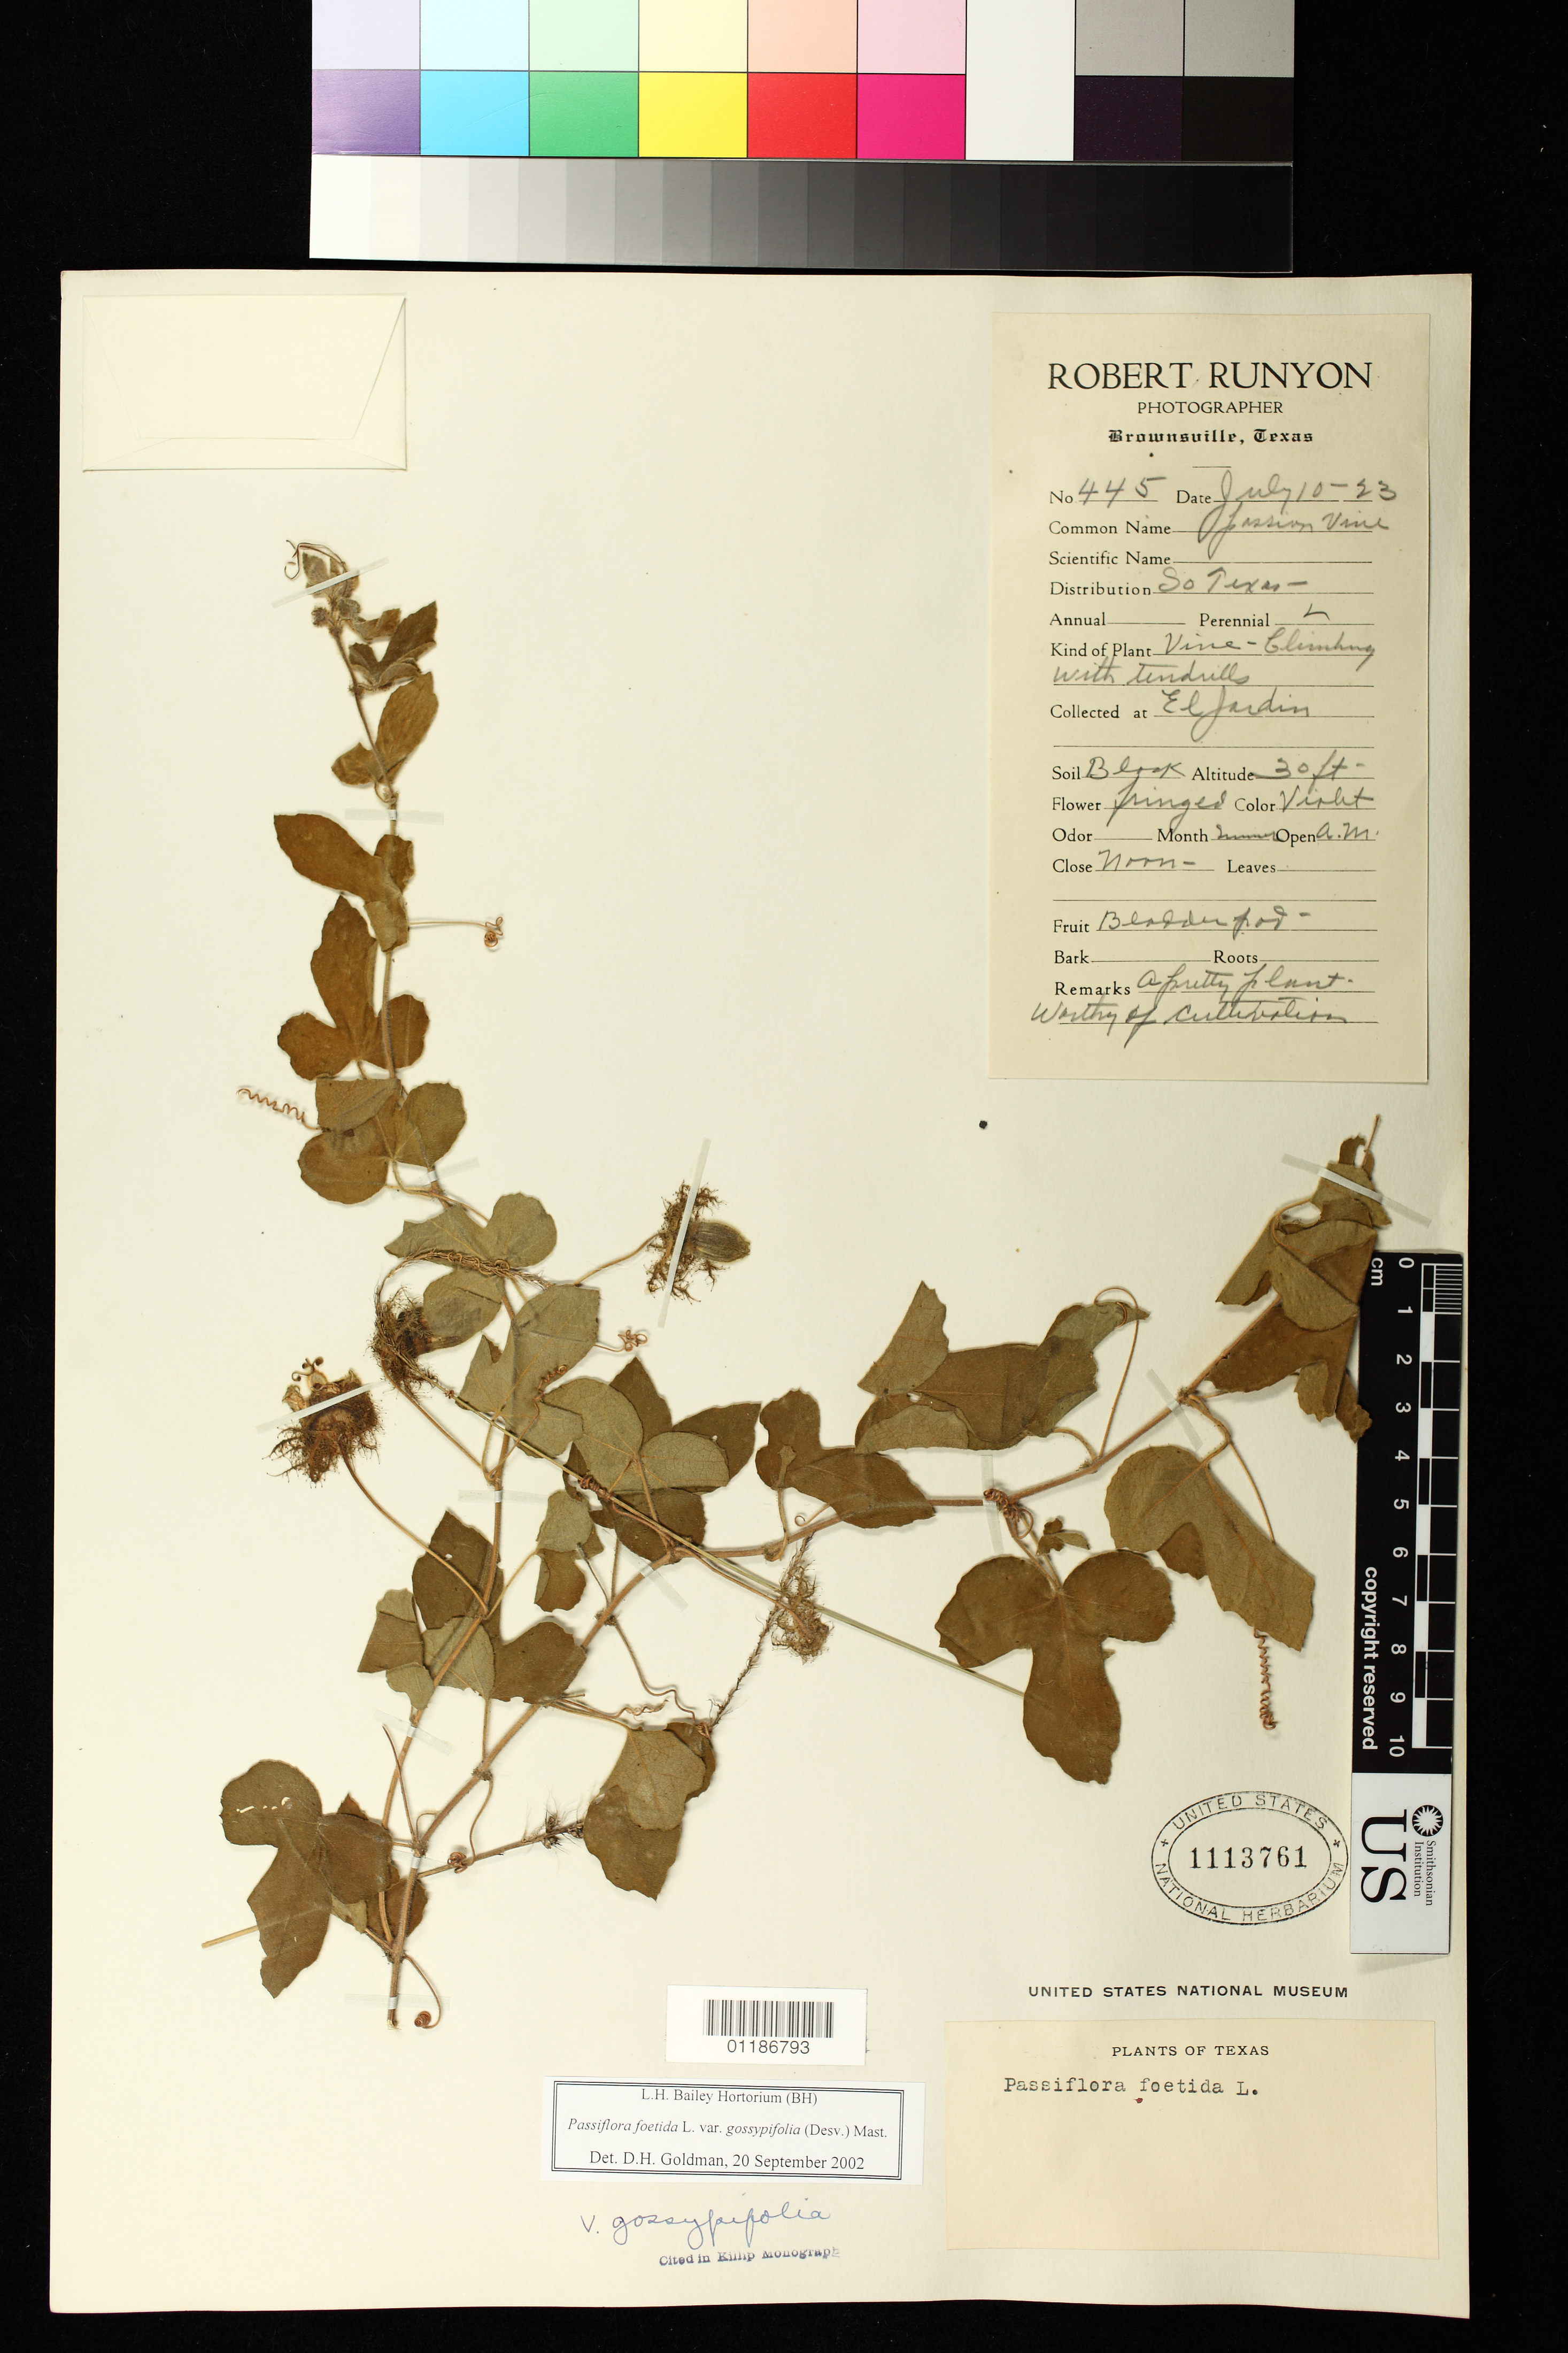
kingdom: Plantae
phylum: Tracheophyta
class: Magnoliopsida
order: Malpighiales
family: Passifloraceae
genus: Passiflora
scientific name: Passiflora foetida var. gossypiifolia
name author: (Desv.) Mast.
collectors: R. Runyon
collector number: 445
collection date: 1923-07-10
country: United States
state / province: Texas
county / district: Cameron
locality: El Jardin, Brownsville.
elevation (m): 9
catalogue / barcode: US 1113761